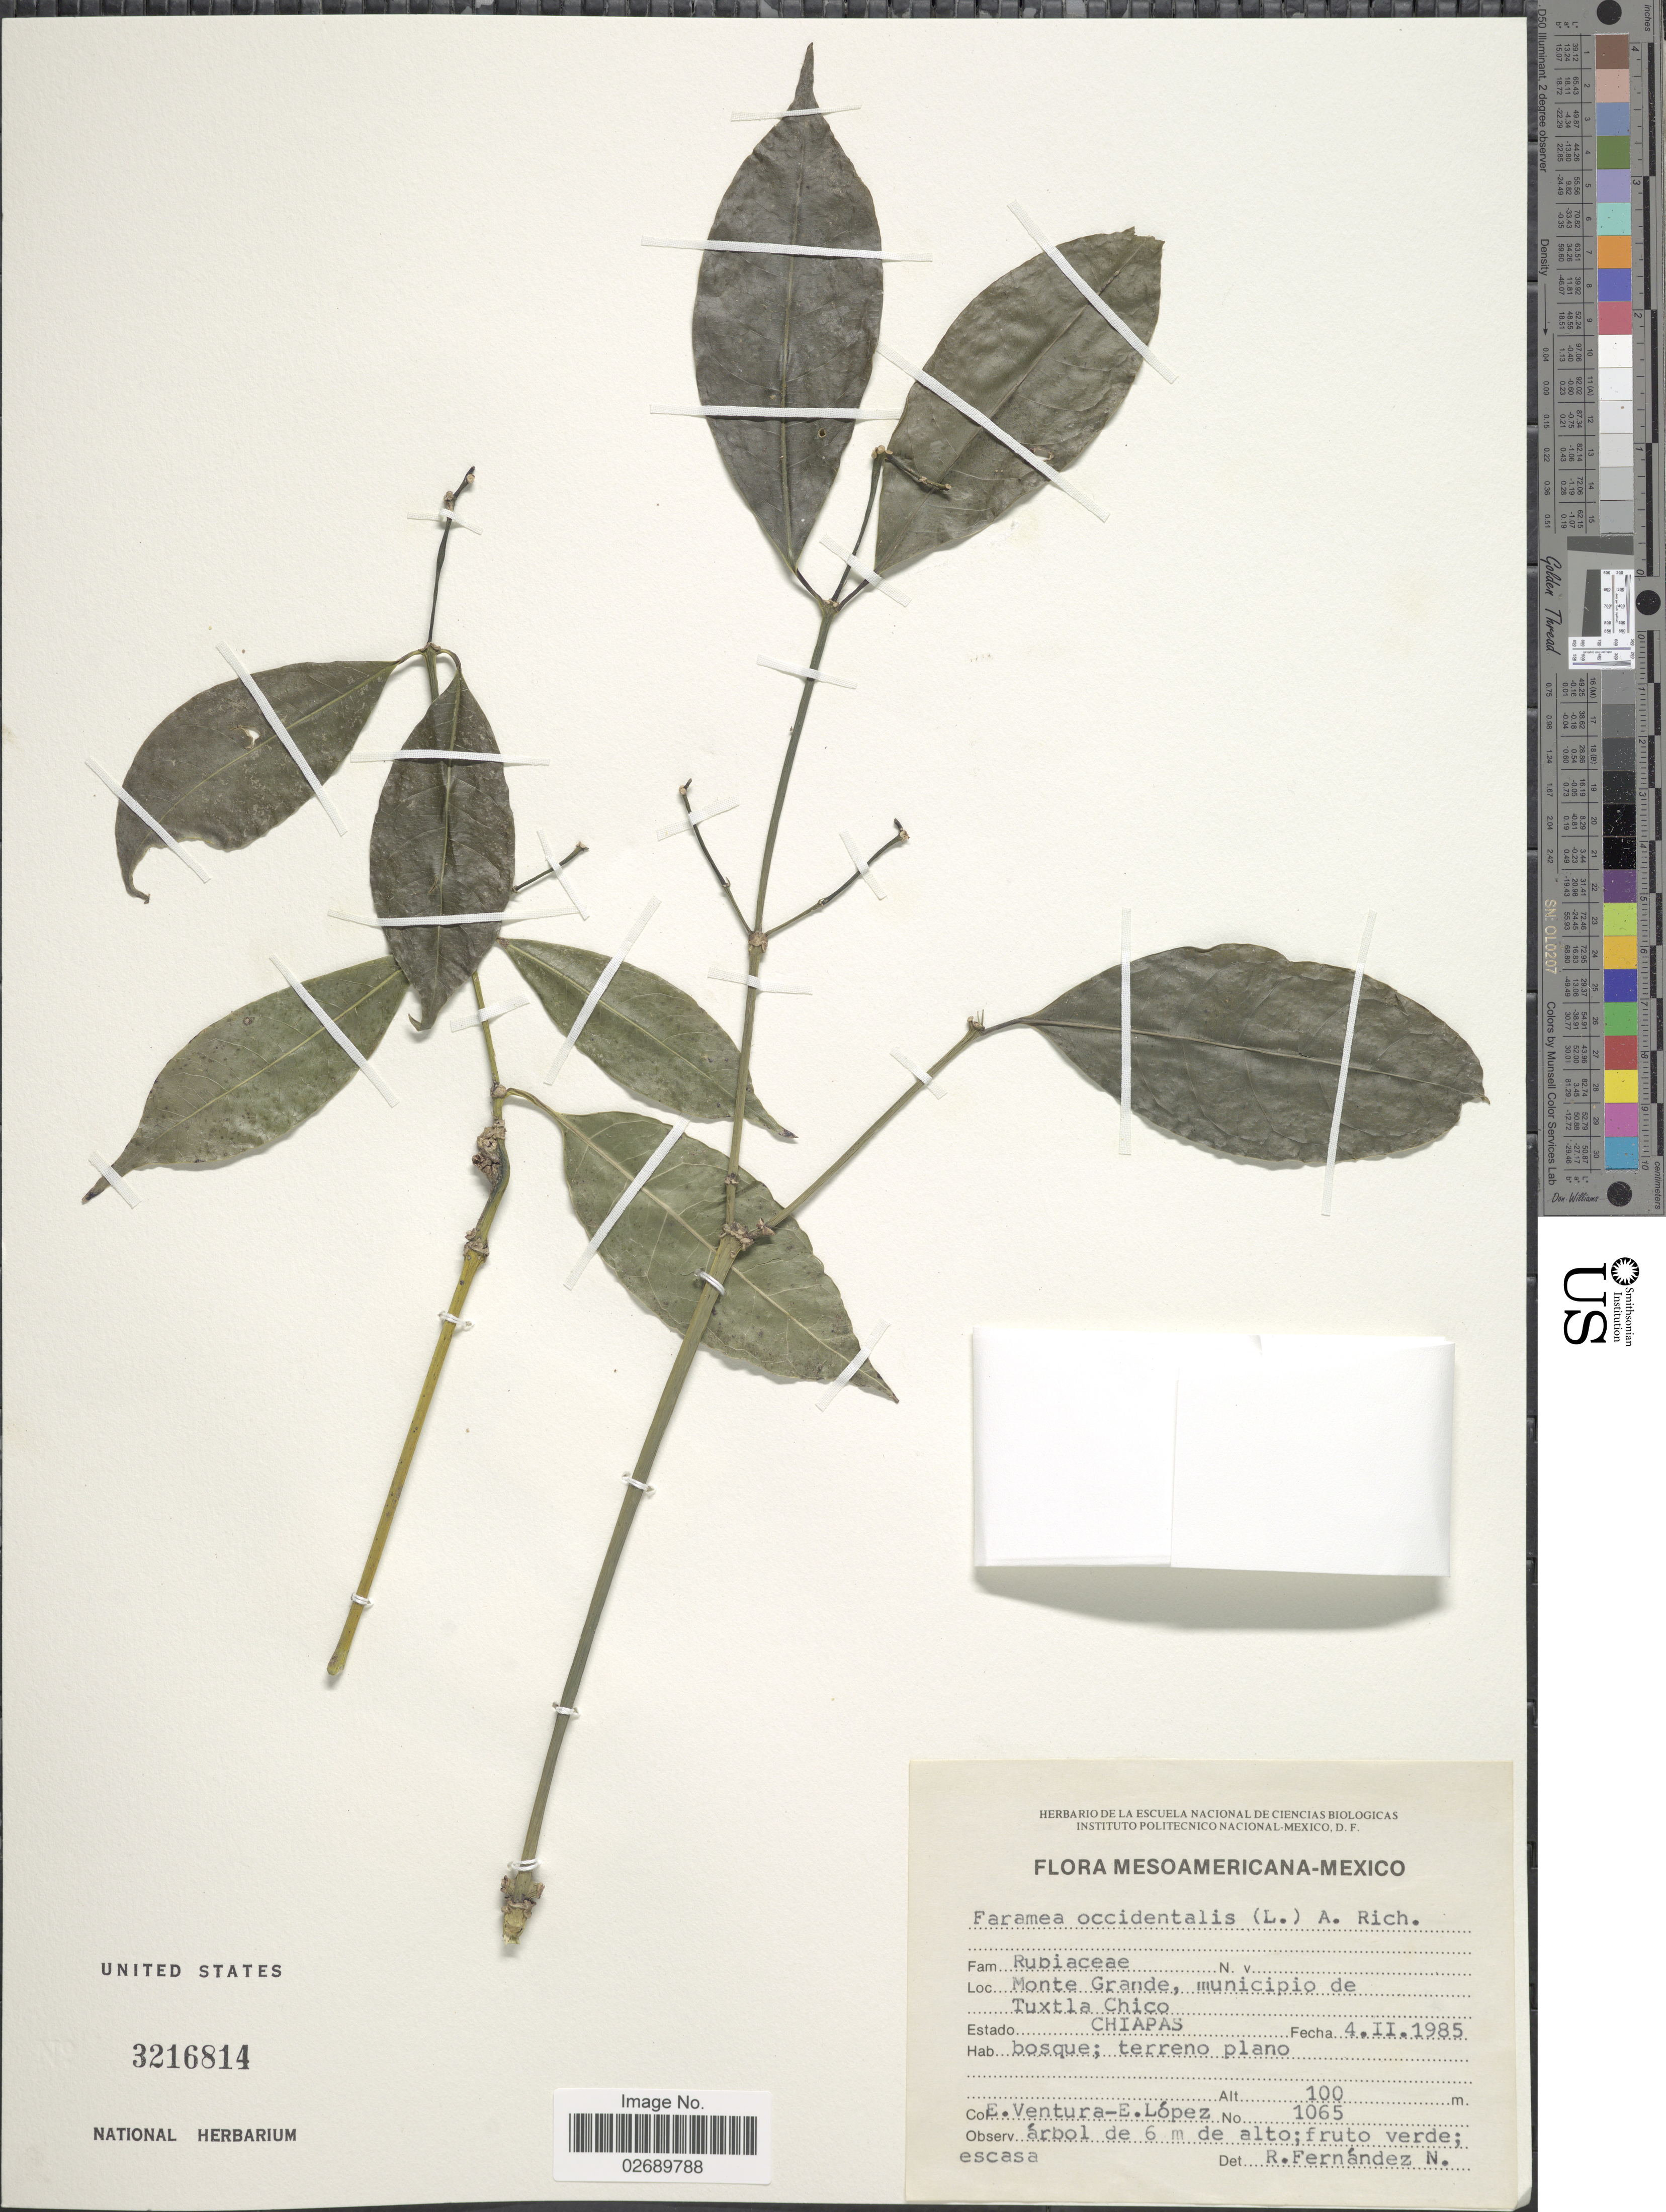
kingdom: Plantae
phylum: Tracheophyta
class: Magnoliopsida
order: Gentianales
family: Rubiaceae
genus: Faramea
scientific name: Faramea occidentalis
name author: (L.) A. Rich.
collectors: E. Ventura & E. López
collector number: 1065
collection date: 1985-02-04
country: Mexico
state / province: Chiapas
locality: Monte Grande, municipio de Tuxtla Chico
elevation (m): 100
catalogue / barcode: US 3216814